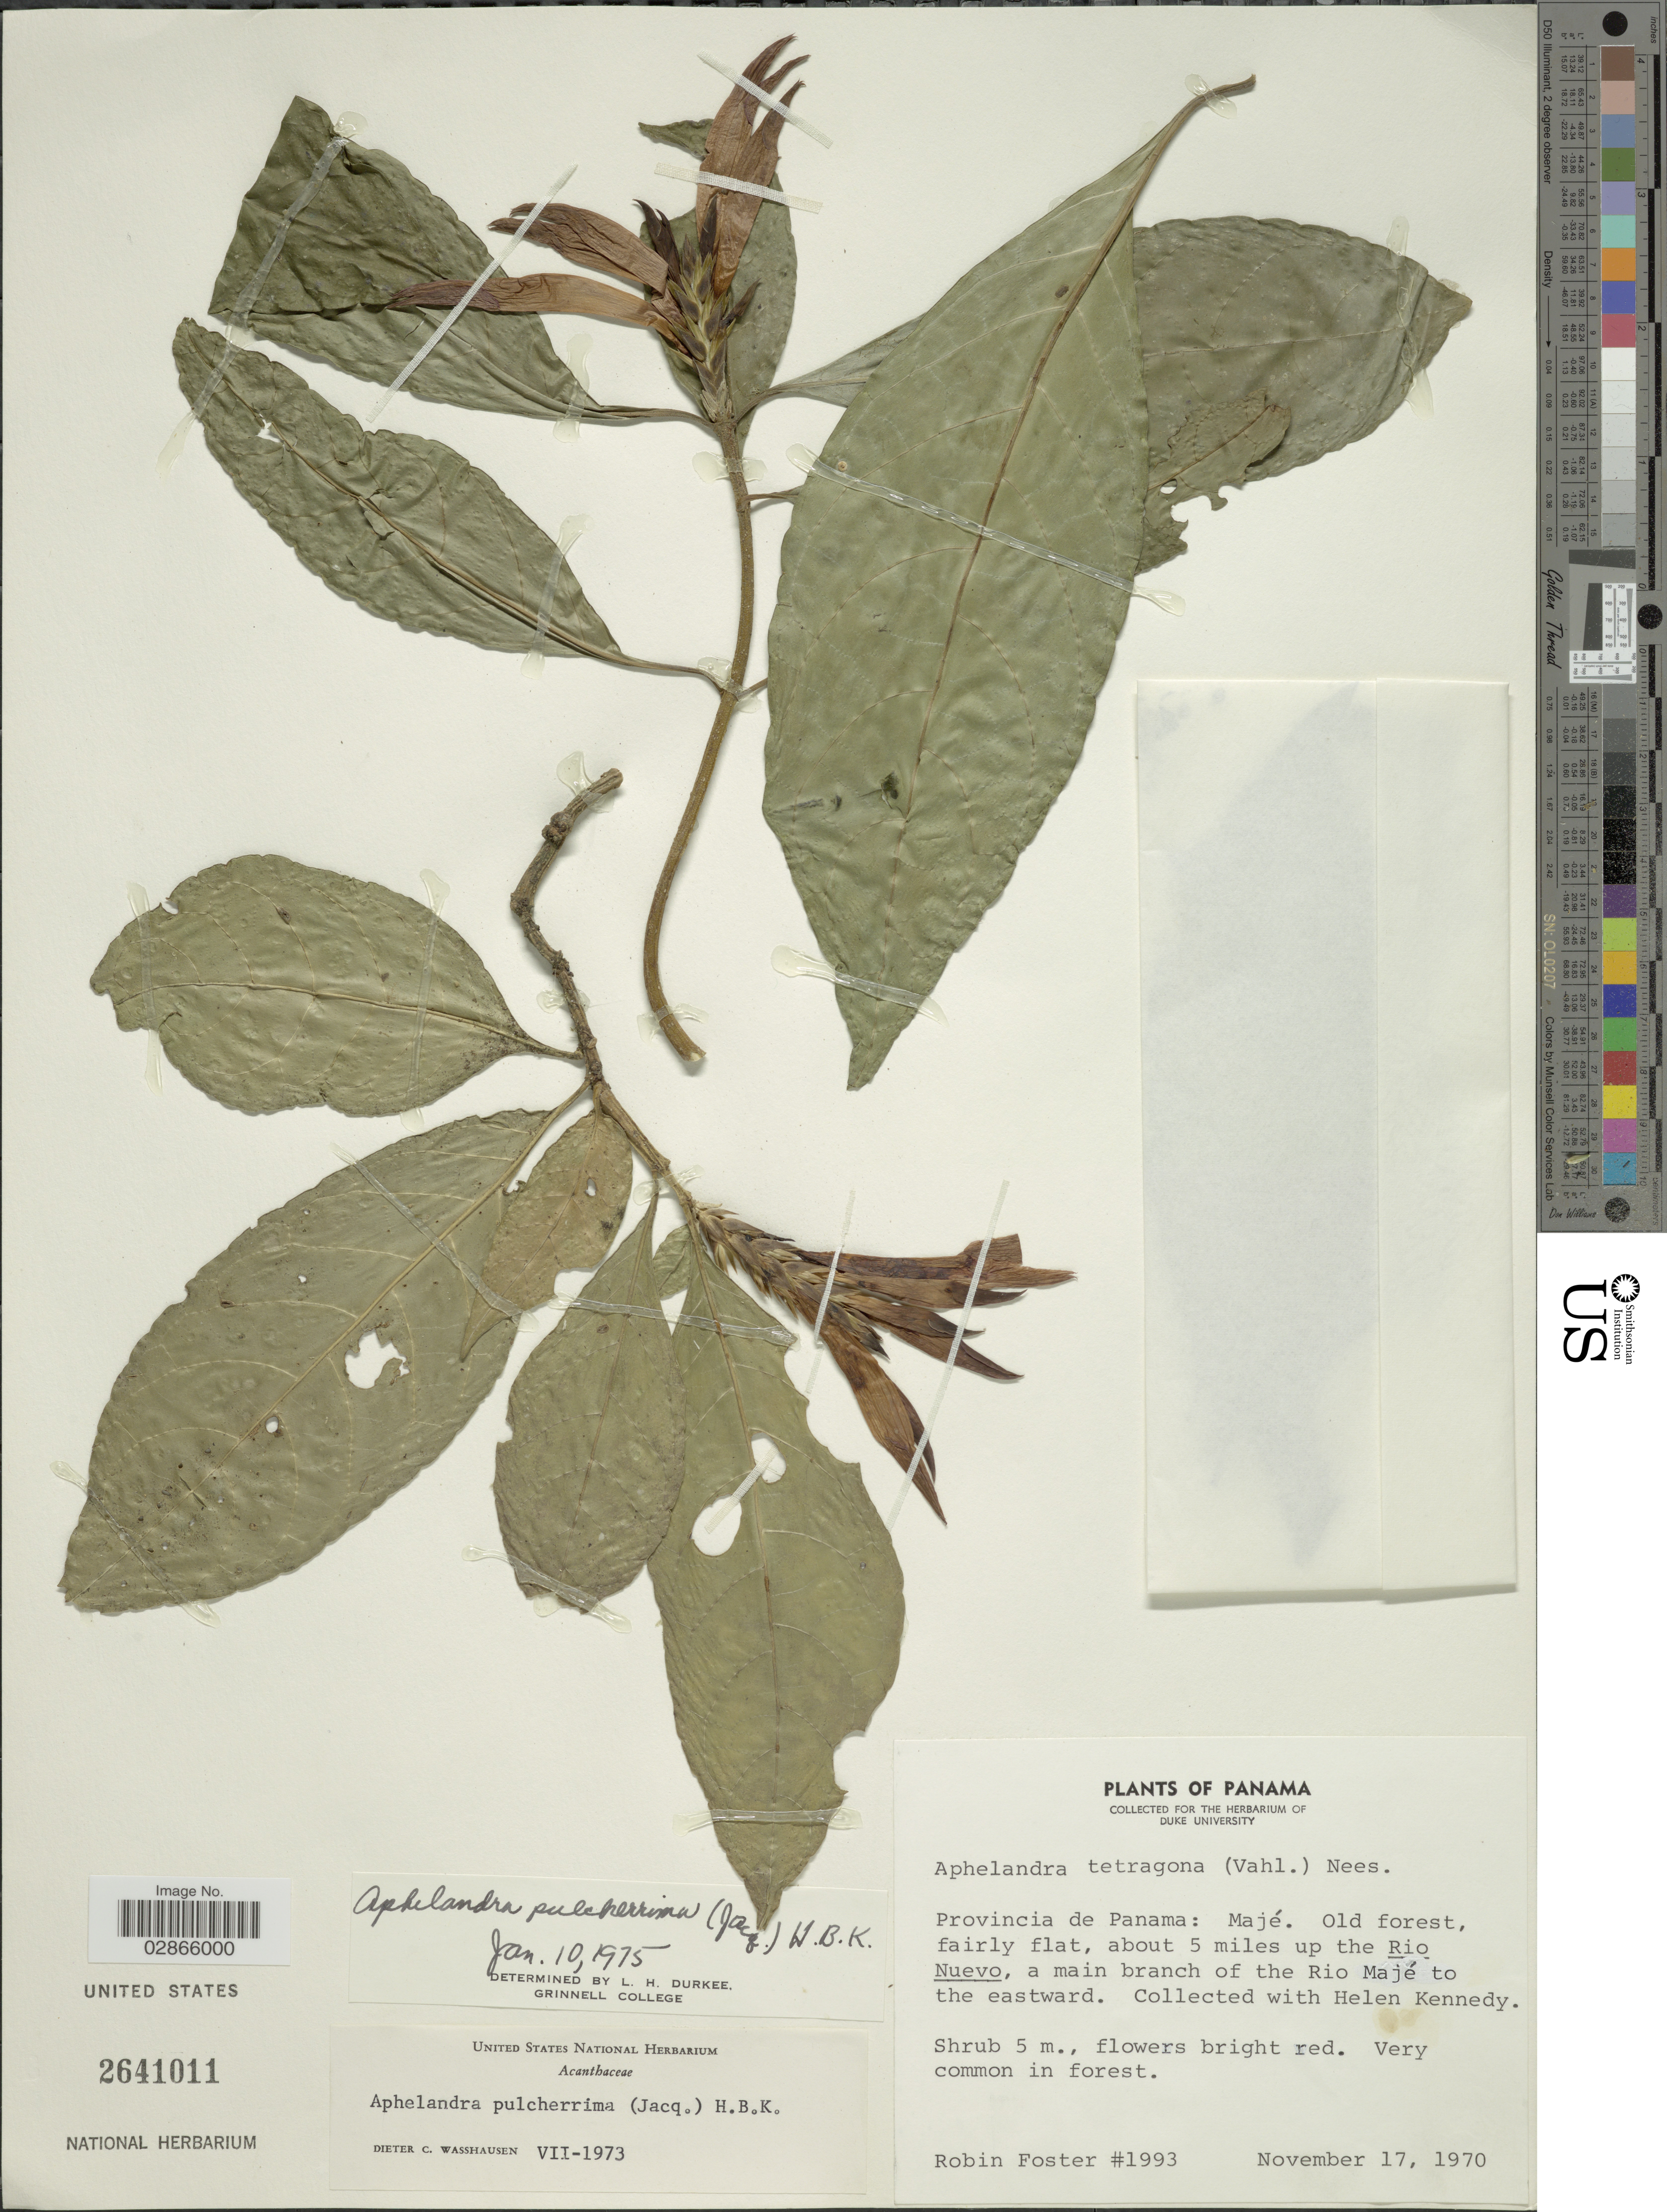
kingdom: Plantae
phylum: Tracheophyta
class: Magnoliopsida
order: Lamiales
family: Acanthaceae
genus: Aphelandra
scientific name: Aphelandra leonardii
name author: McDade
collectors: R. B. Foster & H. Kennedy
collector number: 1993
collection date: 1970-11-17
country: Panama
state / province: Panamá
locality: Majé. About 5 miles up the Rio Nuevo, a main branch of the Rio Majé to the eastward.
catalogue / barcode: US 2641011